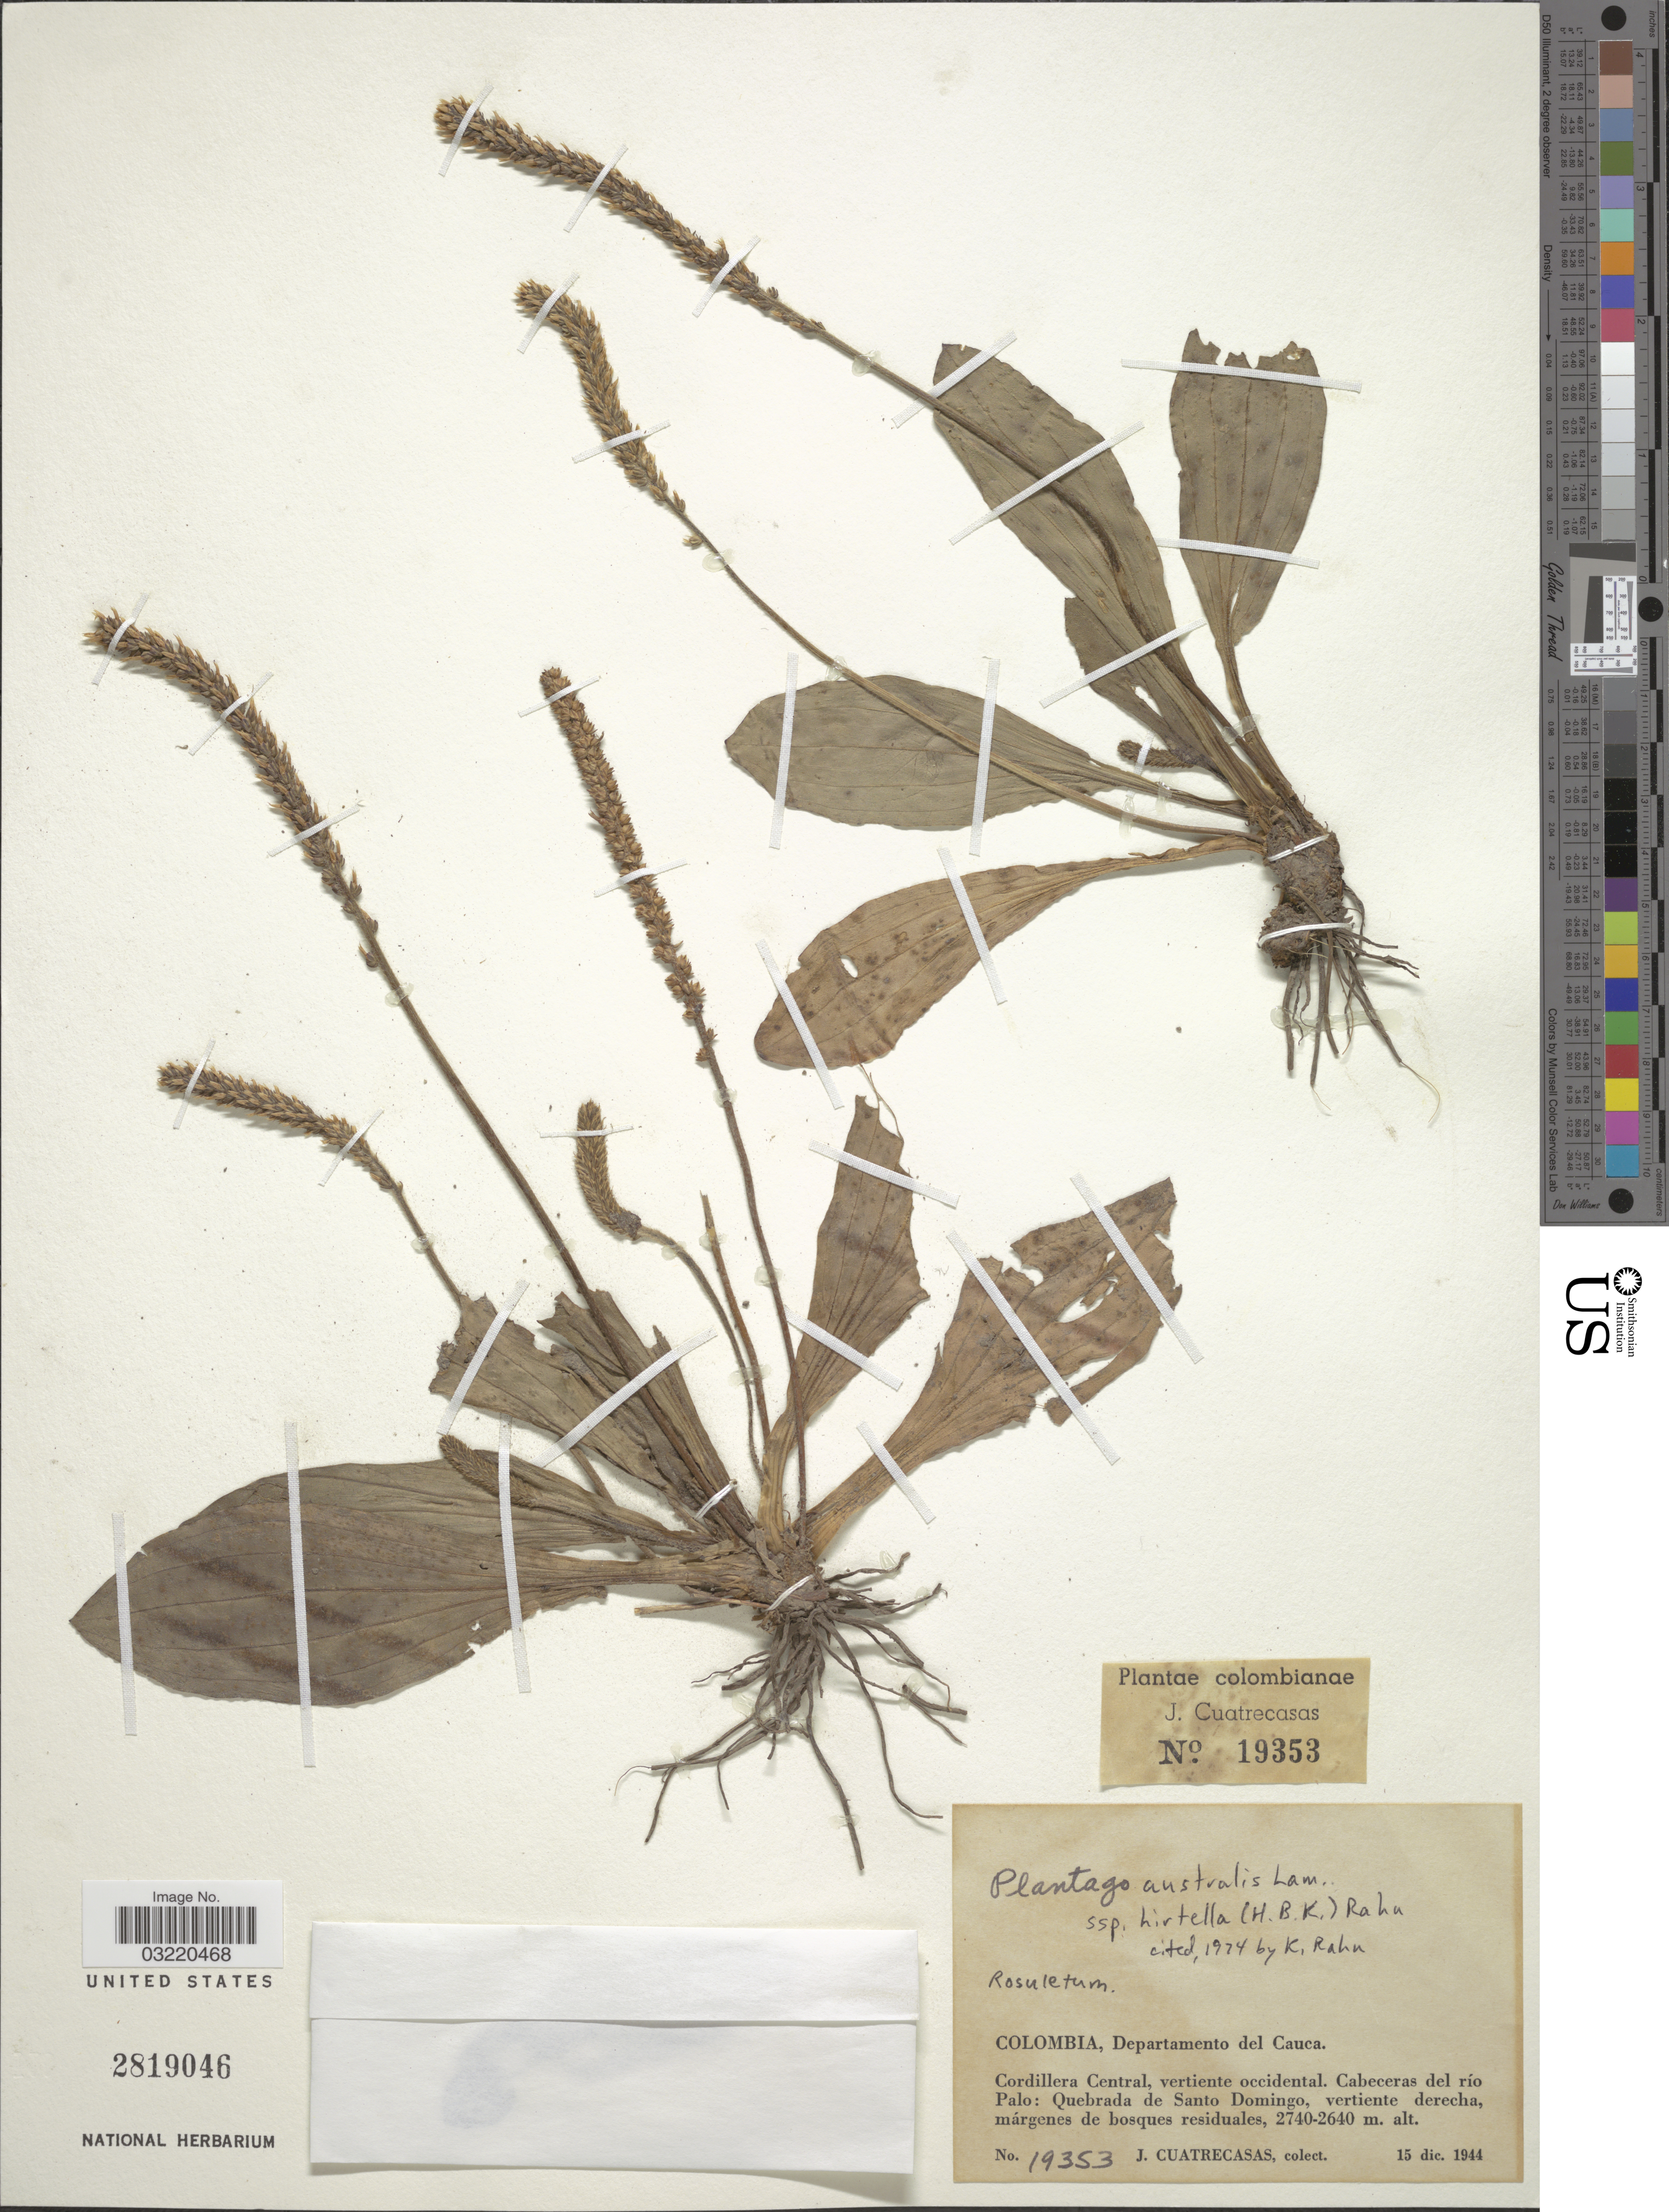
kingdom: Plantae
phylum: Tracheophyta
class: Magnoliopsida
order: Lamiales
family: Plantaginaceae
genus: Plantago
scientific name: Plantago australis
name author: Lam.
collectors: J. Cuatrecasas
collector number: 19353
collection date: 1944-12-15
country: Colombia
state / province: Cauca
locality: Departamento del Cauca. Cordillera Central, vertiente occidental. Cabeceras del río Palo: Quebrada de Santo Domingo, vertiente derecha.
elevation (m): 2640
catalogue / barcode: US 2819046